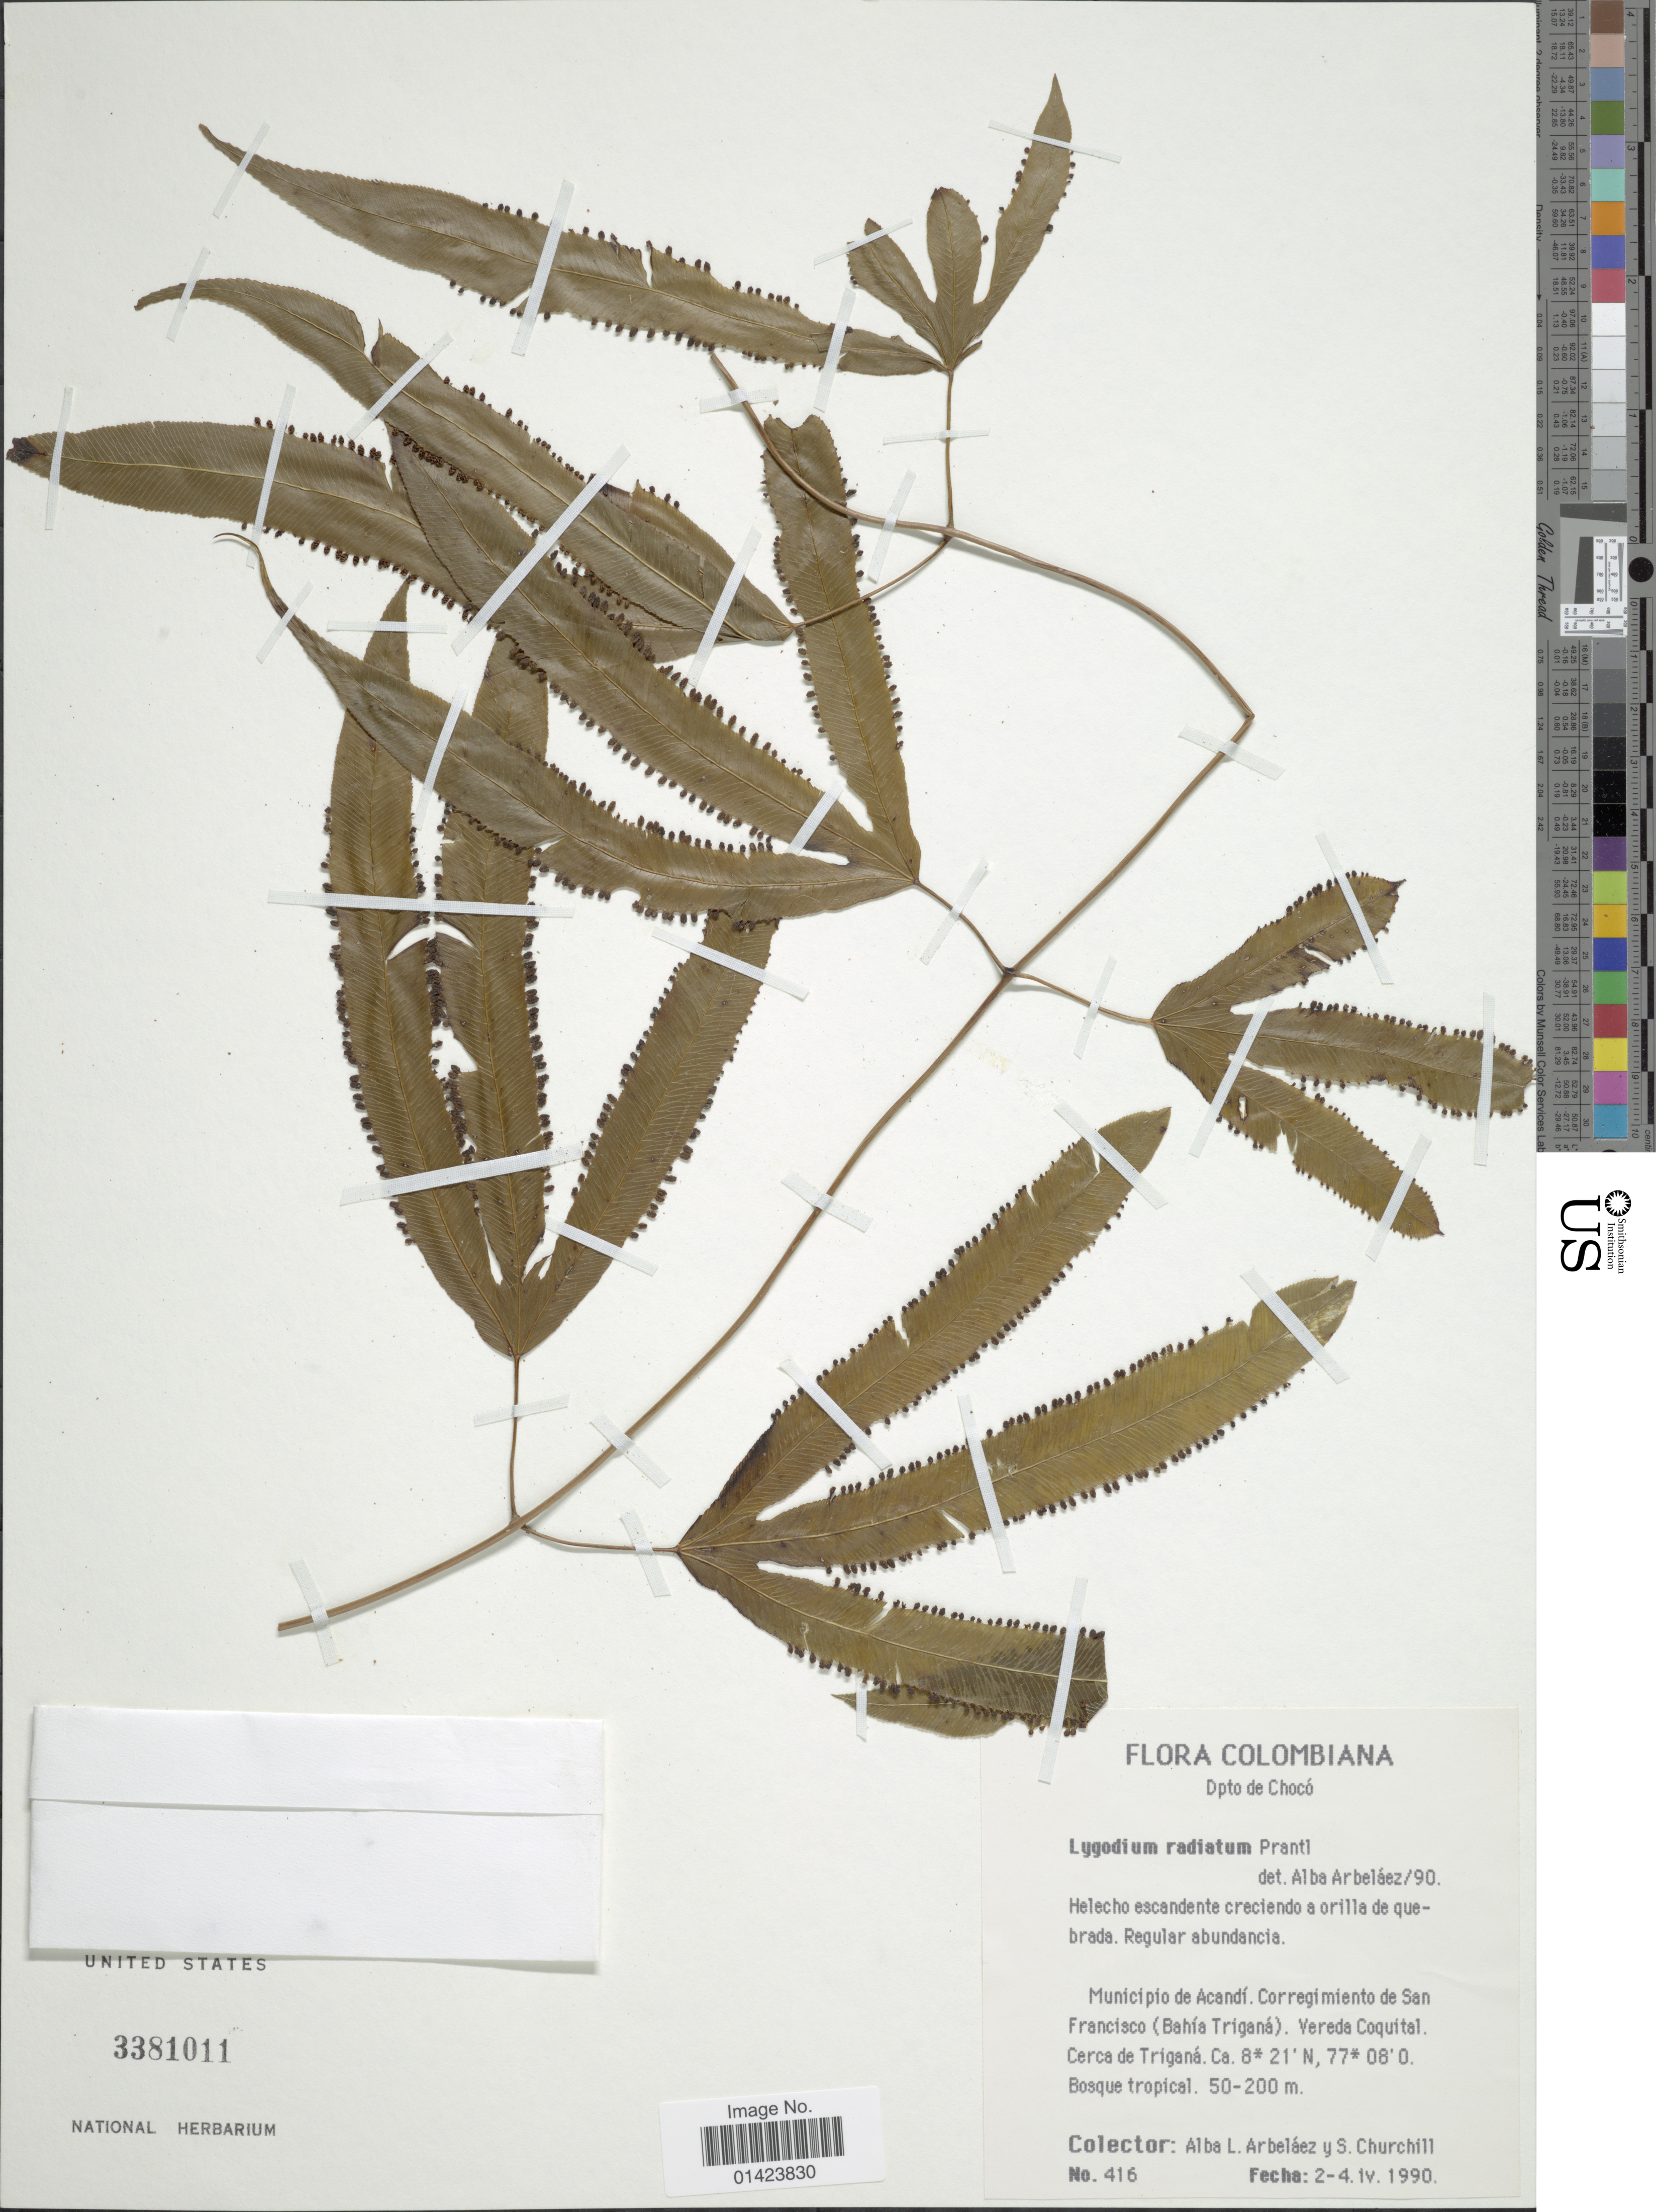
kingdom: Plantae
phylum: Tracheophyta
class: Polypodiopsida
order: Schizaeales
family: Lygodiaceae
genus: Lygodium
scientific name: Lygodium radiatum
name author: Prantl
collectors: A. L. Arbelaez & S. Churchill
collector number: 416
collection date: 1990-04-02/1990-04-04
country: Colombia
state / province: Chocó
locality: Dpto de Chocó, Municipio de Acandi, Corregimiento de San Francisco(Bahia Triganá) Vereda Coquital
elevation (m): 50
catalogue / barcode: US 3381011